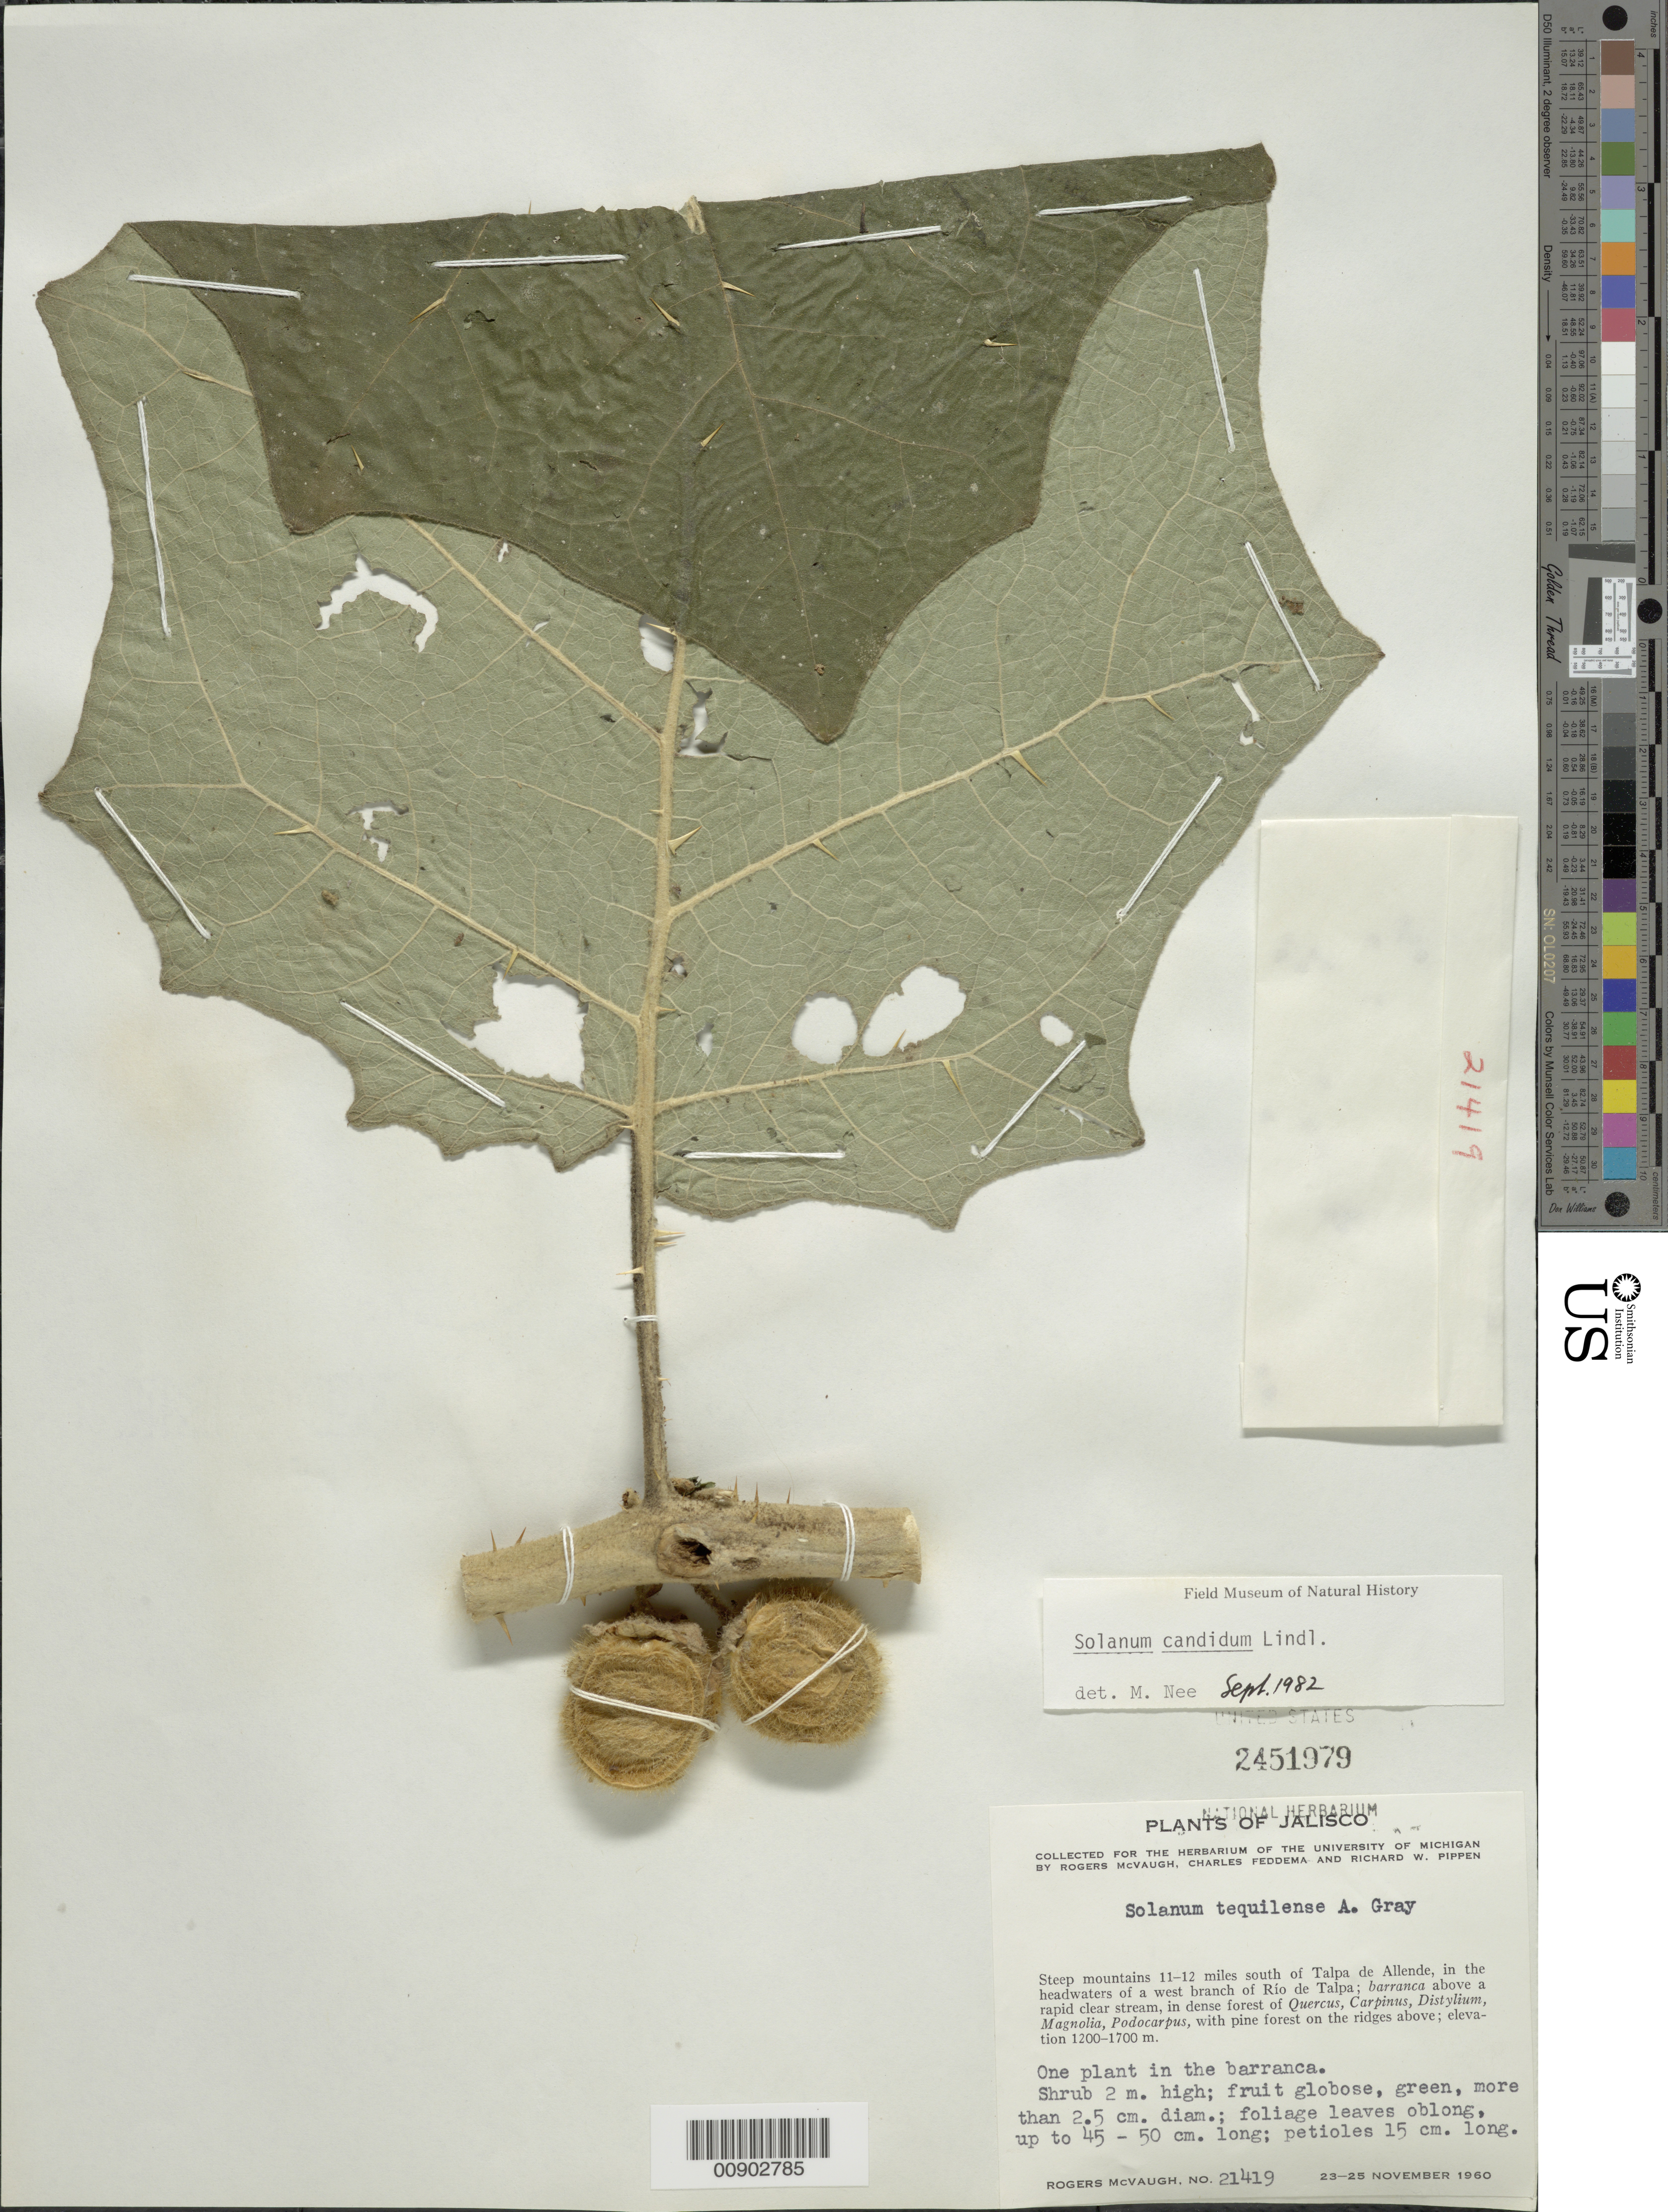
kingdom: Plantae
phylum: Tracheophyta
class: Magnoliopsida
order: Solanales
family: Solanaceae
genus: Solanum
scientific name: Solanum candidum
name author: Lindl.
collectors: R. McVaugh, C. Feddema & R. W. Pippen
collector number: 21419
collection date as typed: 23 Nov 1960 to 25 Nov 1960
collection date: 1960-11-23/1960-11-25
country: Mexico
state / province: Jalisco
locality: Steep mountains 11-12 miles south of Talpa de Allende, in the headwaters of a west branch of Río de Talpa. Jalisco.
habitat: Barranca above a rapid clear stream, in dense forest of Quercus, Carpinus, Distylium, Magnolia, Podocarpus, with pine forest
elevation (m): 1700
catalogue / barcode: US 2451979